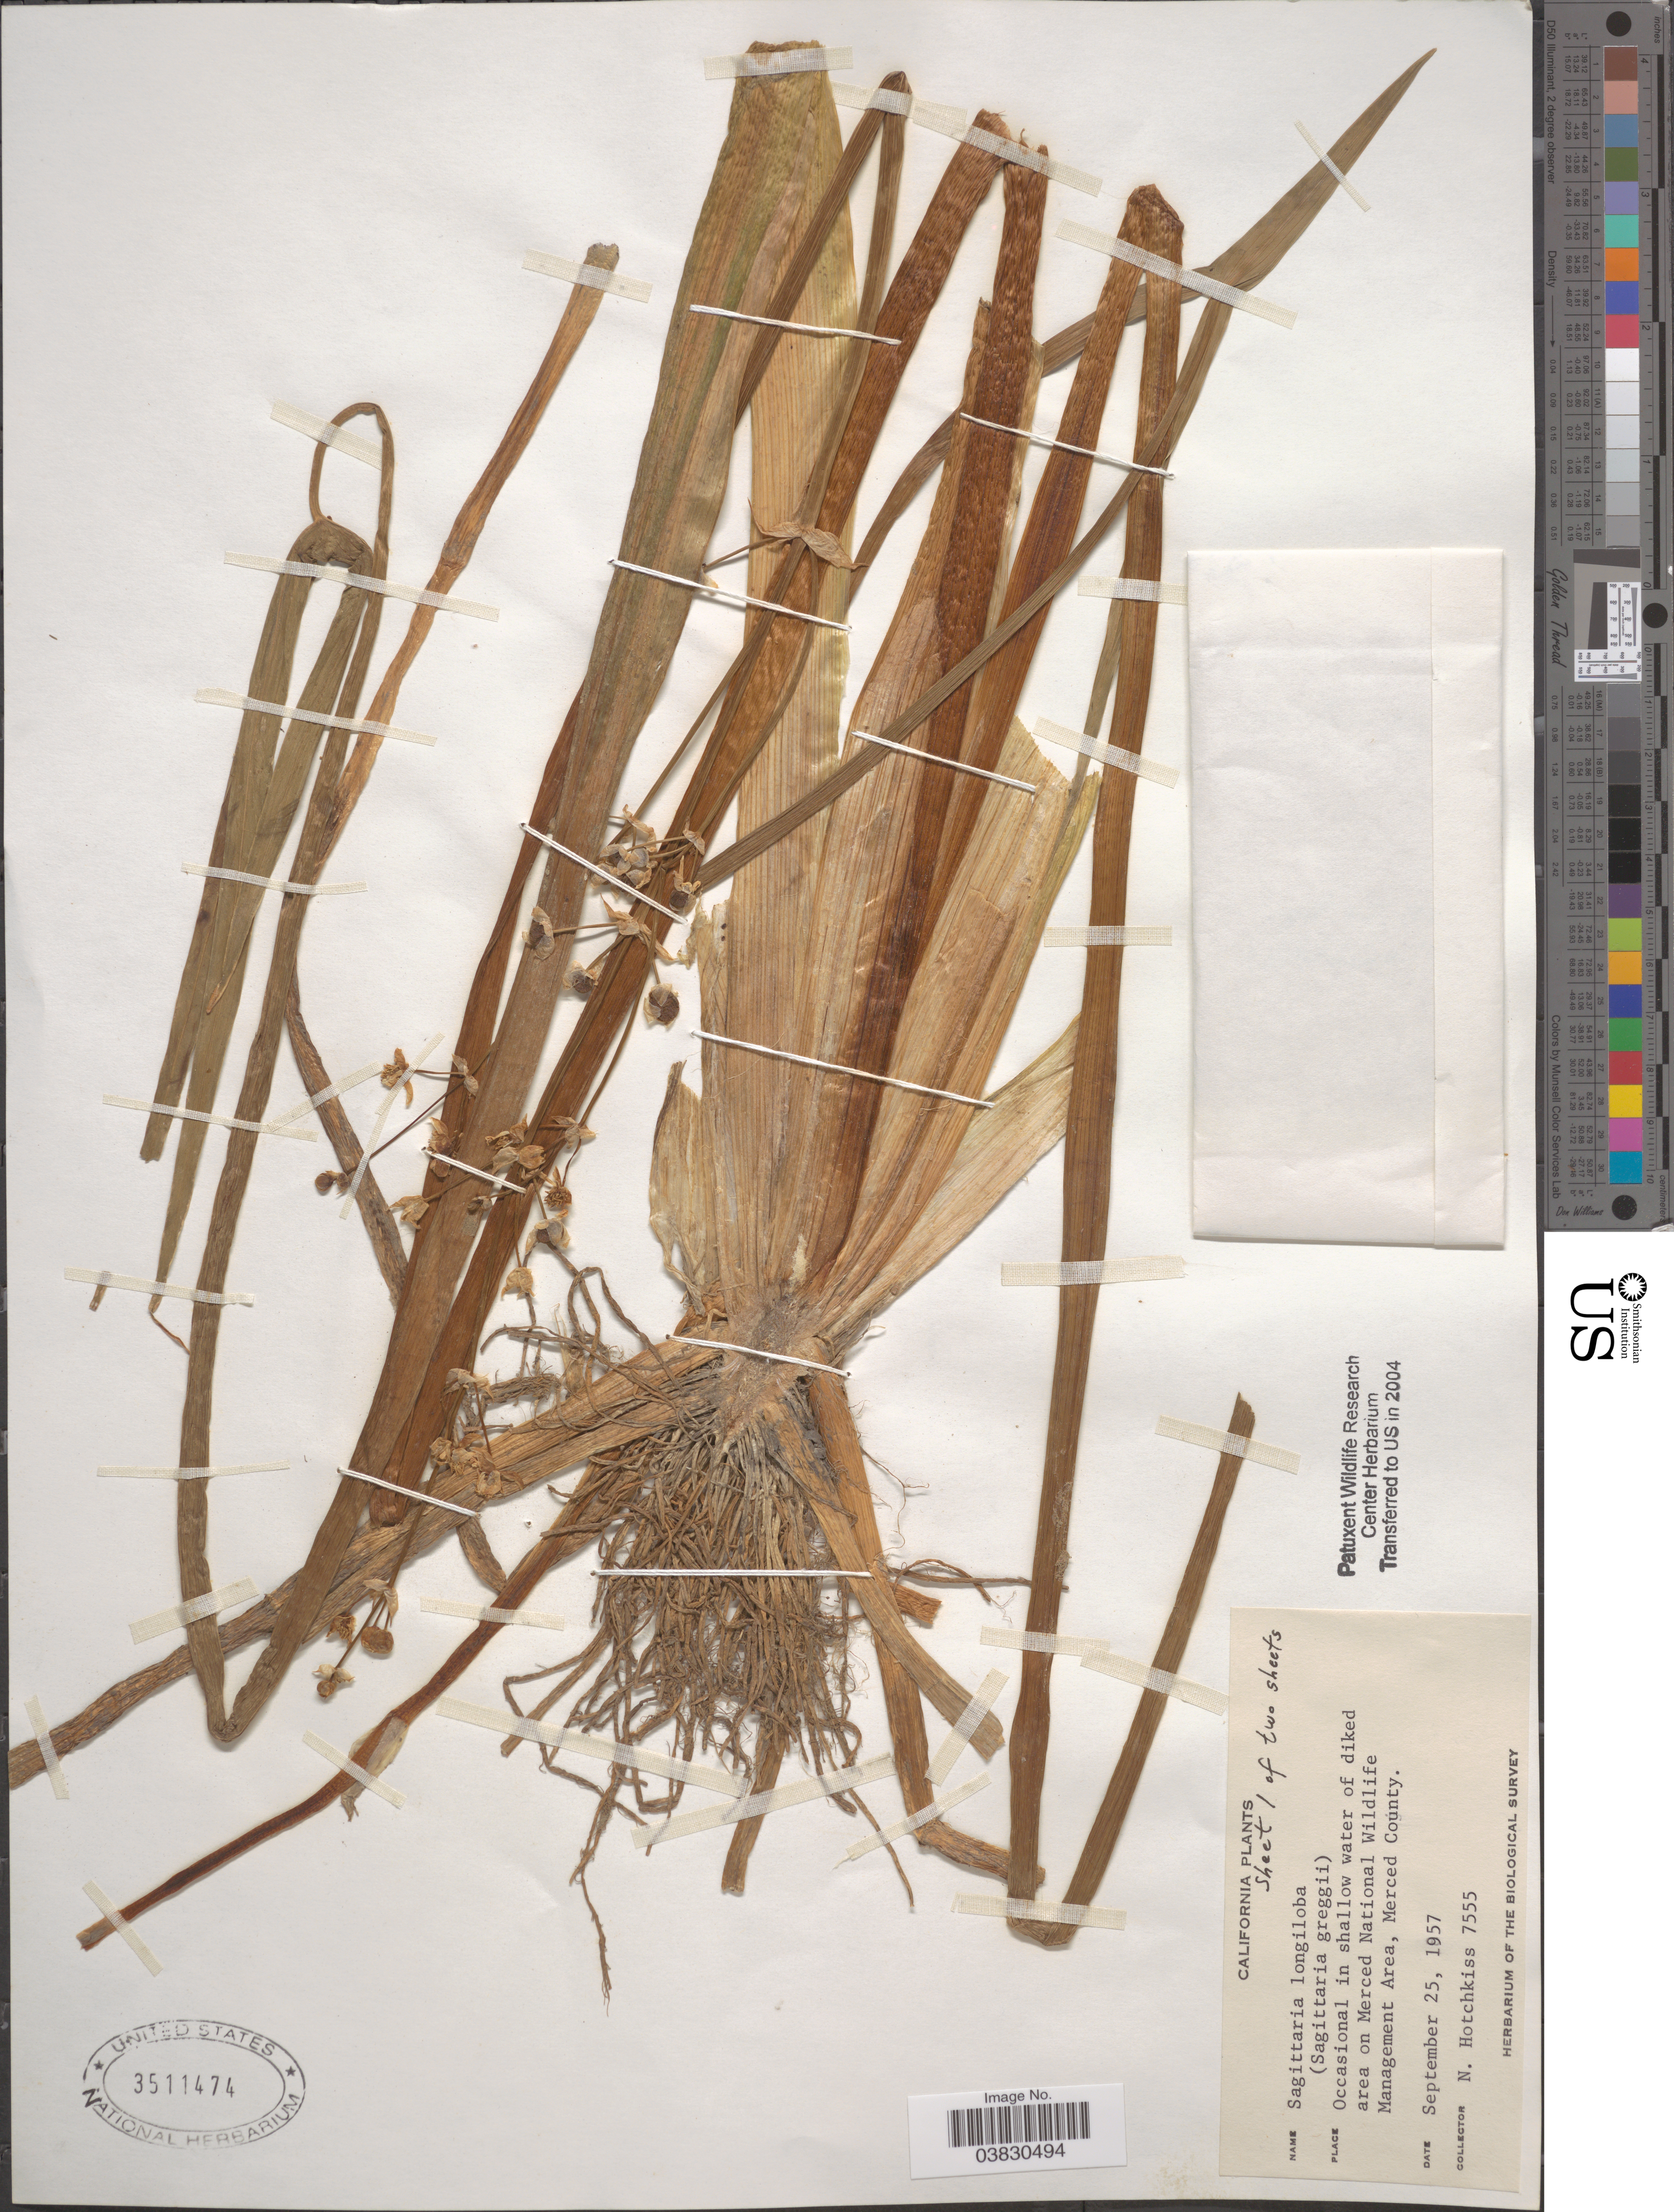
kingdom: Plantae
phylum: Tracheophyta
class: Liliopsida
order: Alismatales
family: Alismataceae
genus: Sagittaria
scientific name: Sagittaria longiloba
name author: Engelm. ex J.G. Sm.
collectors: N. Hotchkiss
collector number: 7555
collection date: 1957-09-25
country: United States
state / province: California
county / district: Merced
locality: On Merced National Wildlife Management Area, Merced County.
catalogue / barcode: US 3511474